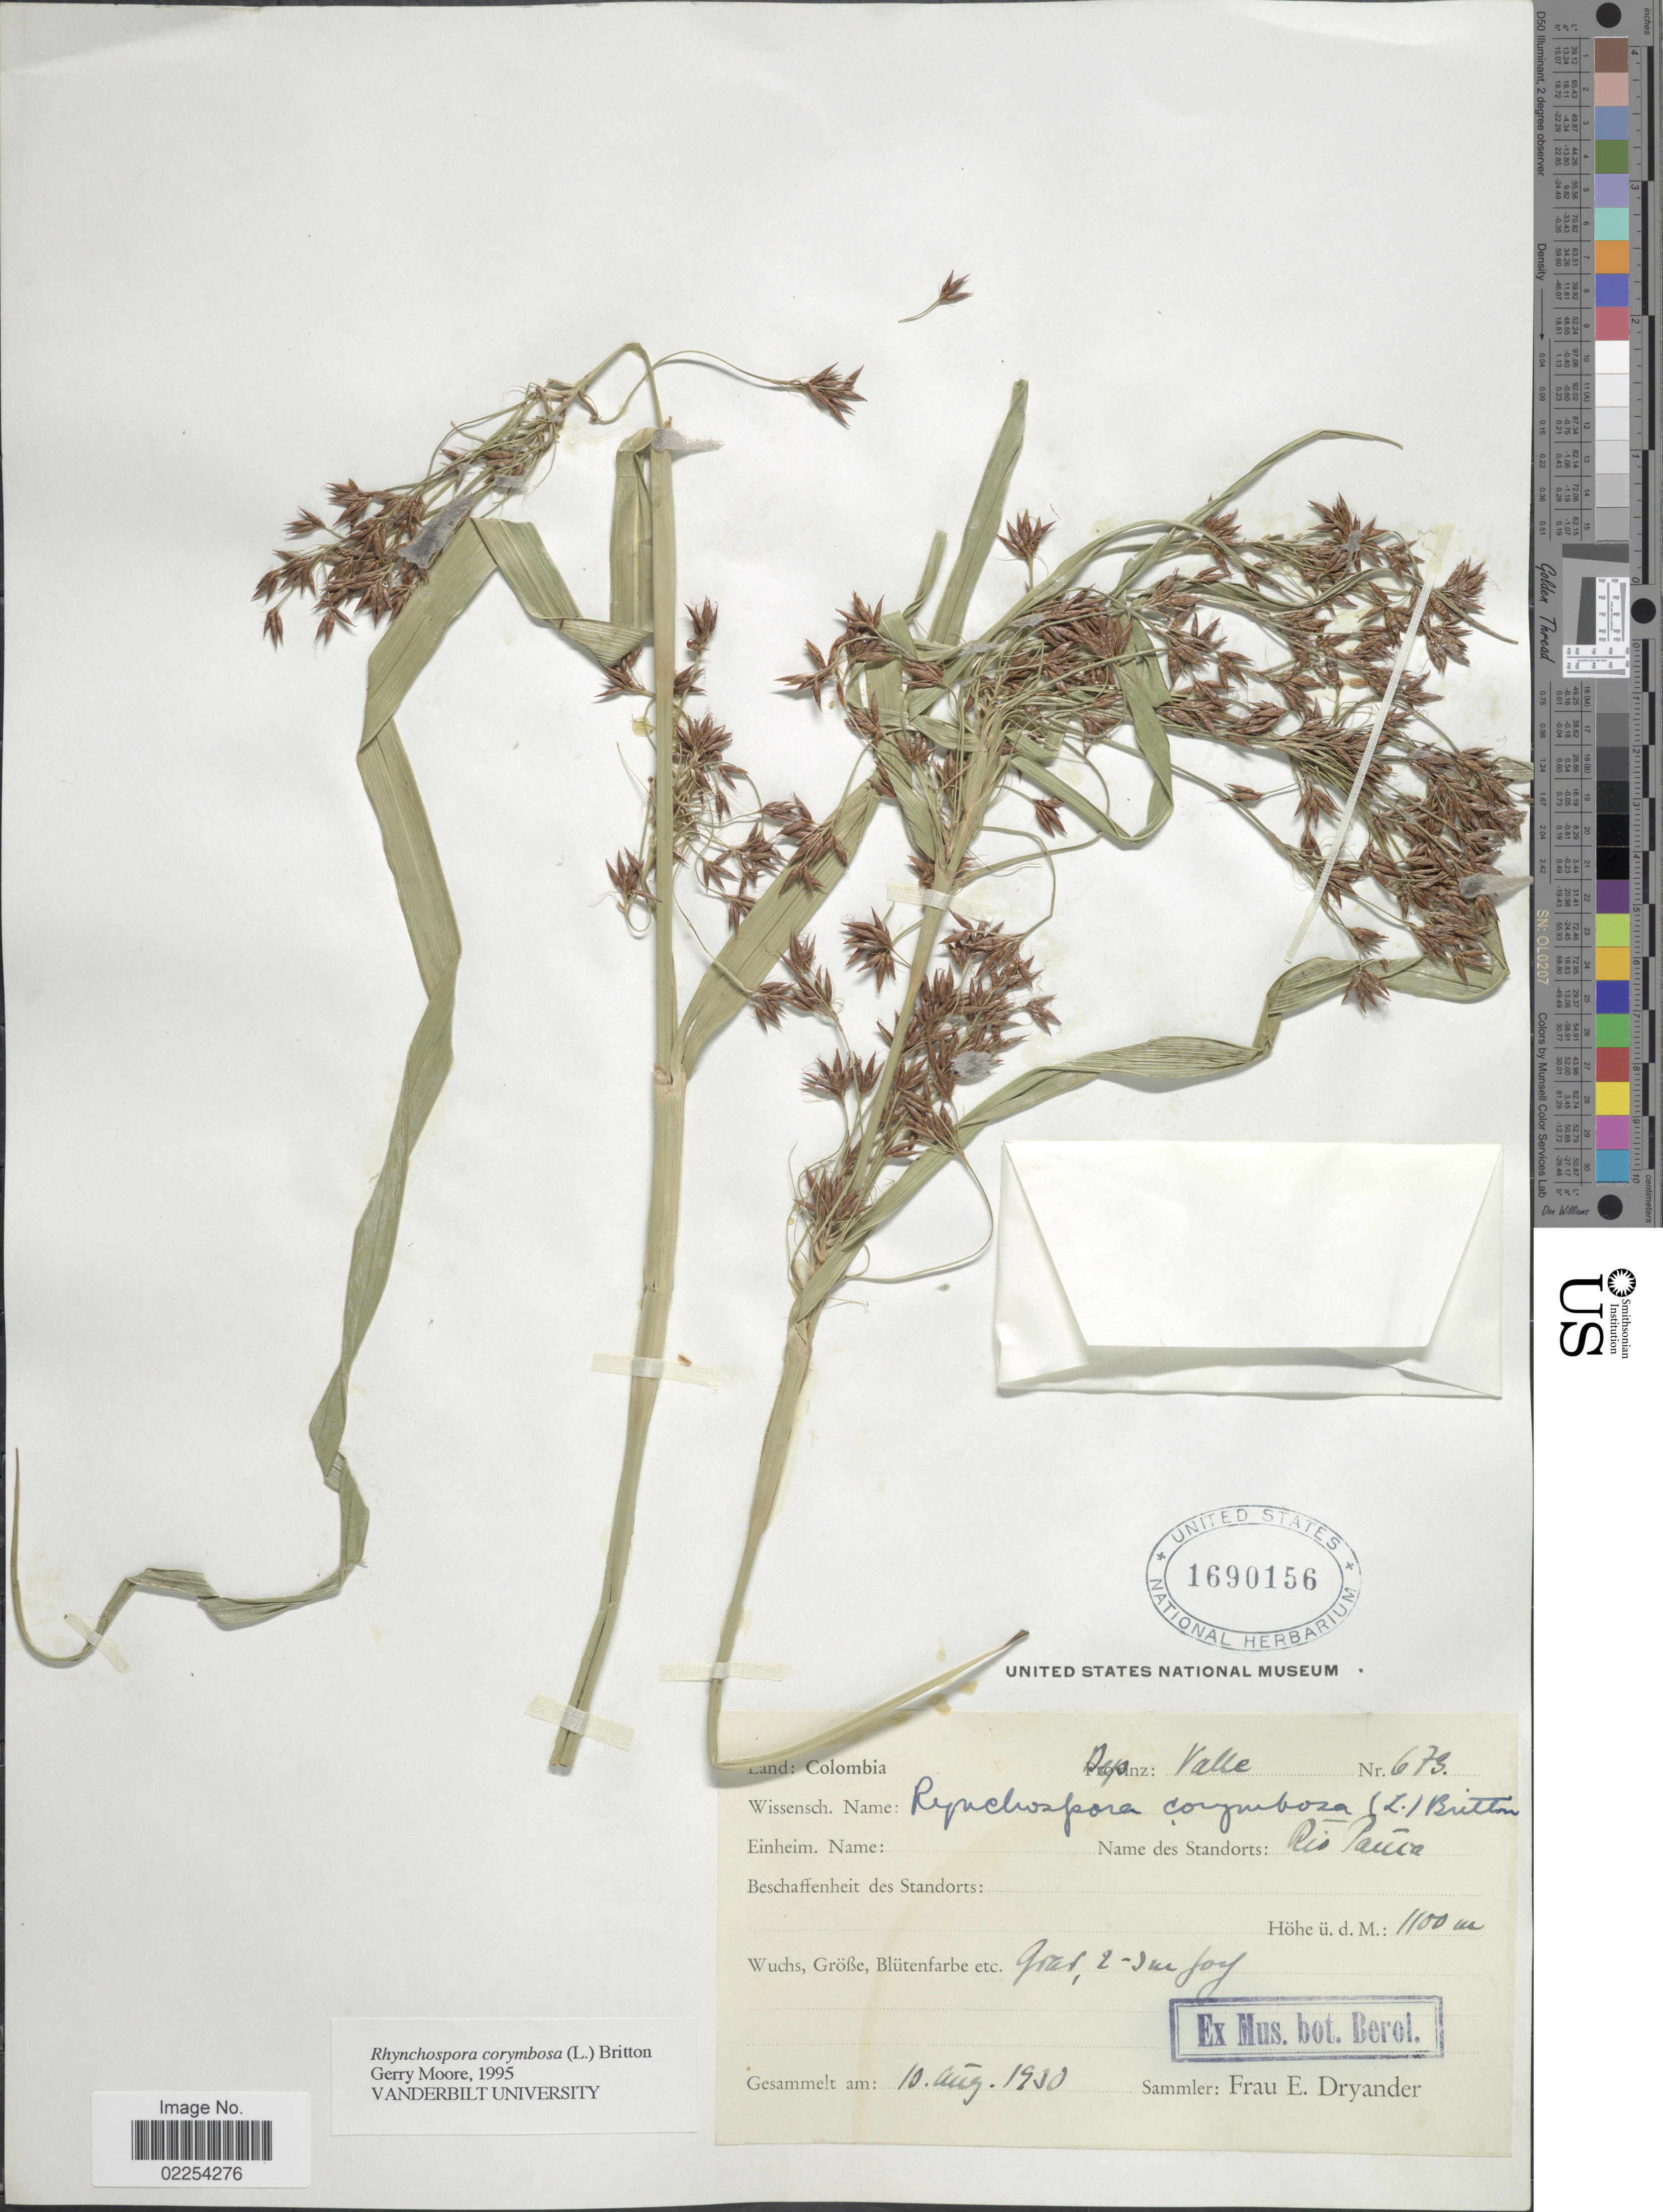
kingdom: Plantae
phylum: Tracheophyta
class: Liliopsida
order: Poales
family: Cyperaceae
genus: Rhynchospora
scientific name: Rhynchospora corymbosa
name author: (L.) Britton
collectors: F. Dryander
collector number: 673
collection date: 1930-08-10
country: Colombia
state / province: Valle del Cauca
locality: Dep. Valle, Rio Pauca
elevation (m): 1100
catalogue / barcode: US 1690156